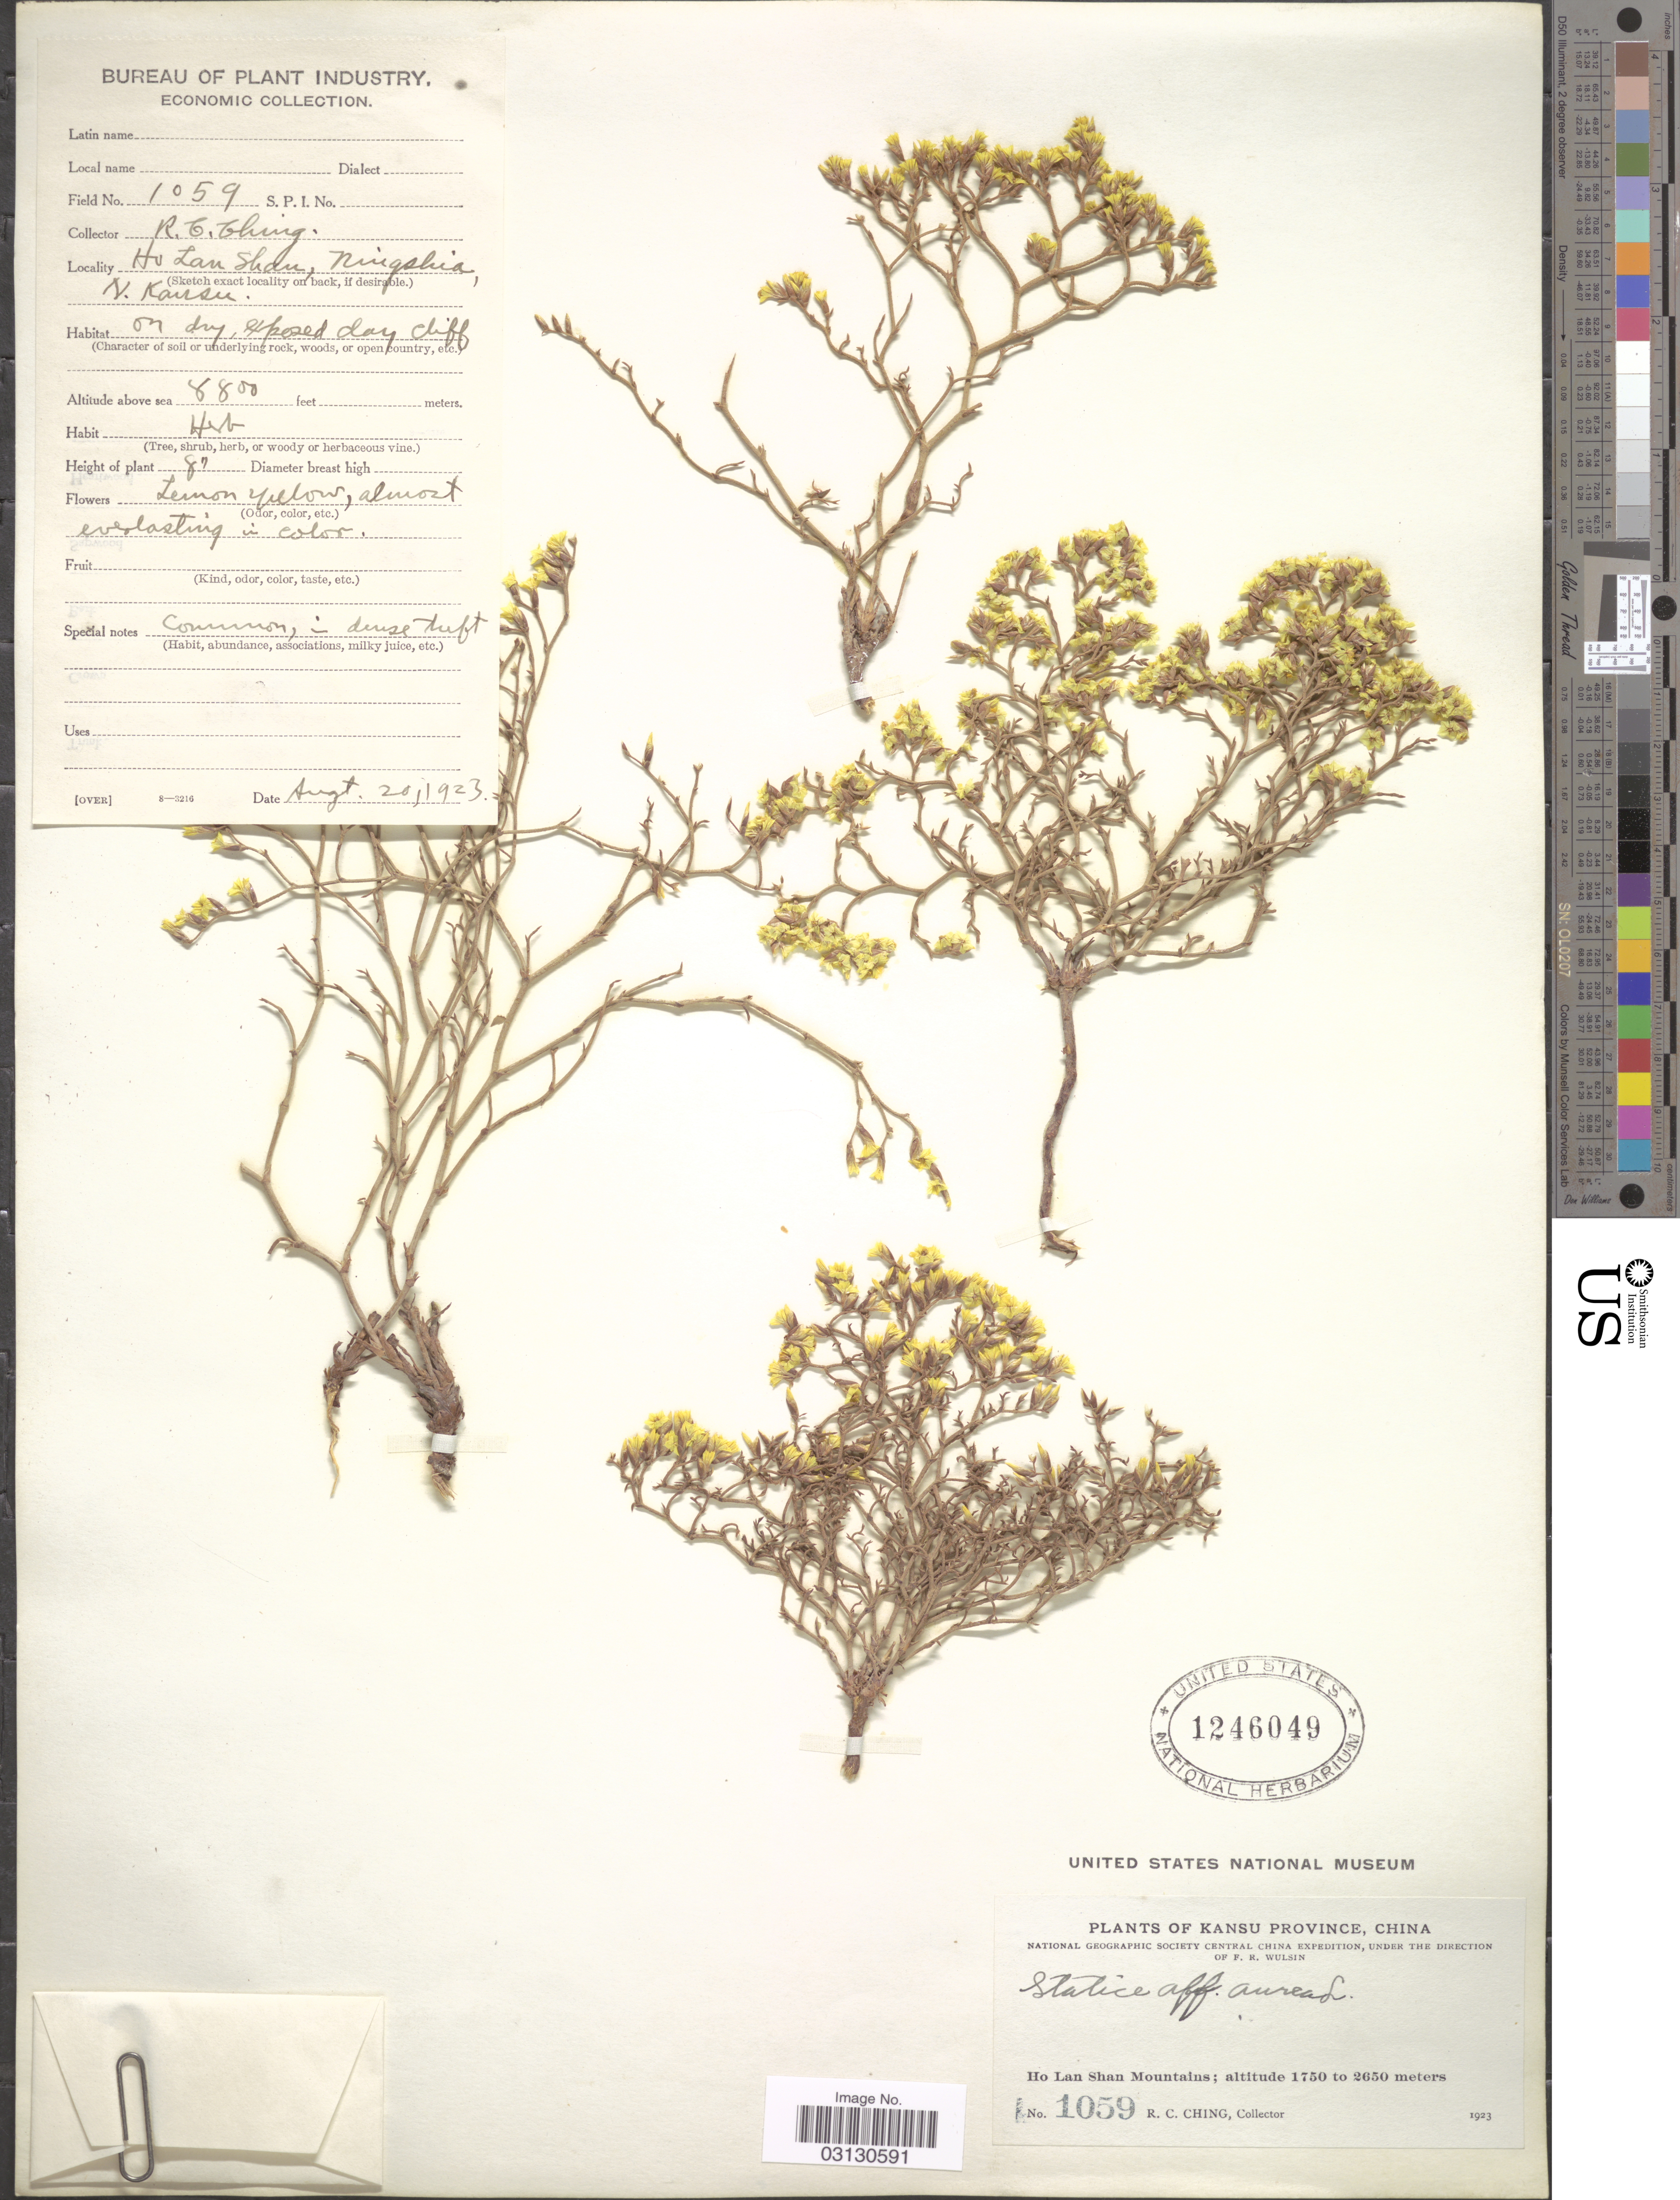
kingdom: Plantae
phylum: Tracheophyta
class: Magnoliopsida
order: Caryophyllales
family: Plumbaginaceae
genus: Limonium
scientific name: Limonium aureum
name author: (L.) Hill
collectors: R. C. Ching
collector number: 1059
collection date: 1923-08-20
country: China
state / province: Gansu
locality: Kansu Province. Ho Lan Shan Mountains. Ningshia, N. Kansu.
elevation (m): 2682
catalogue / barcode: US 1246049